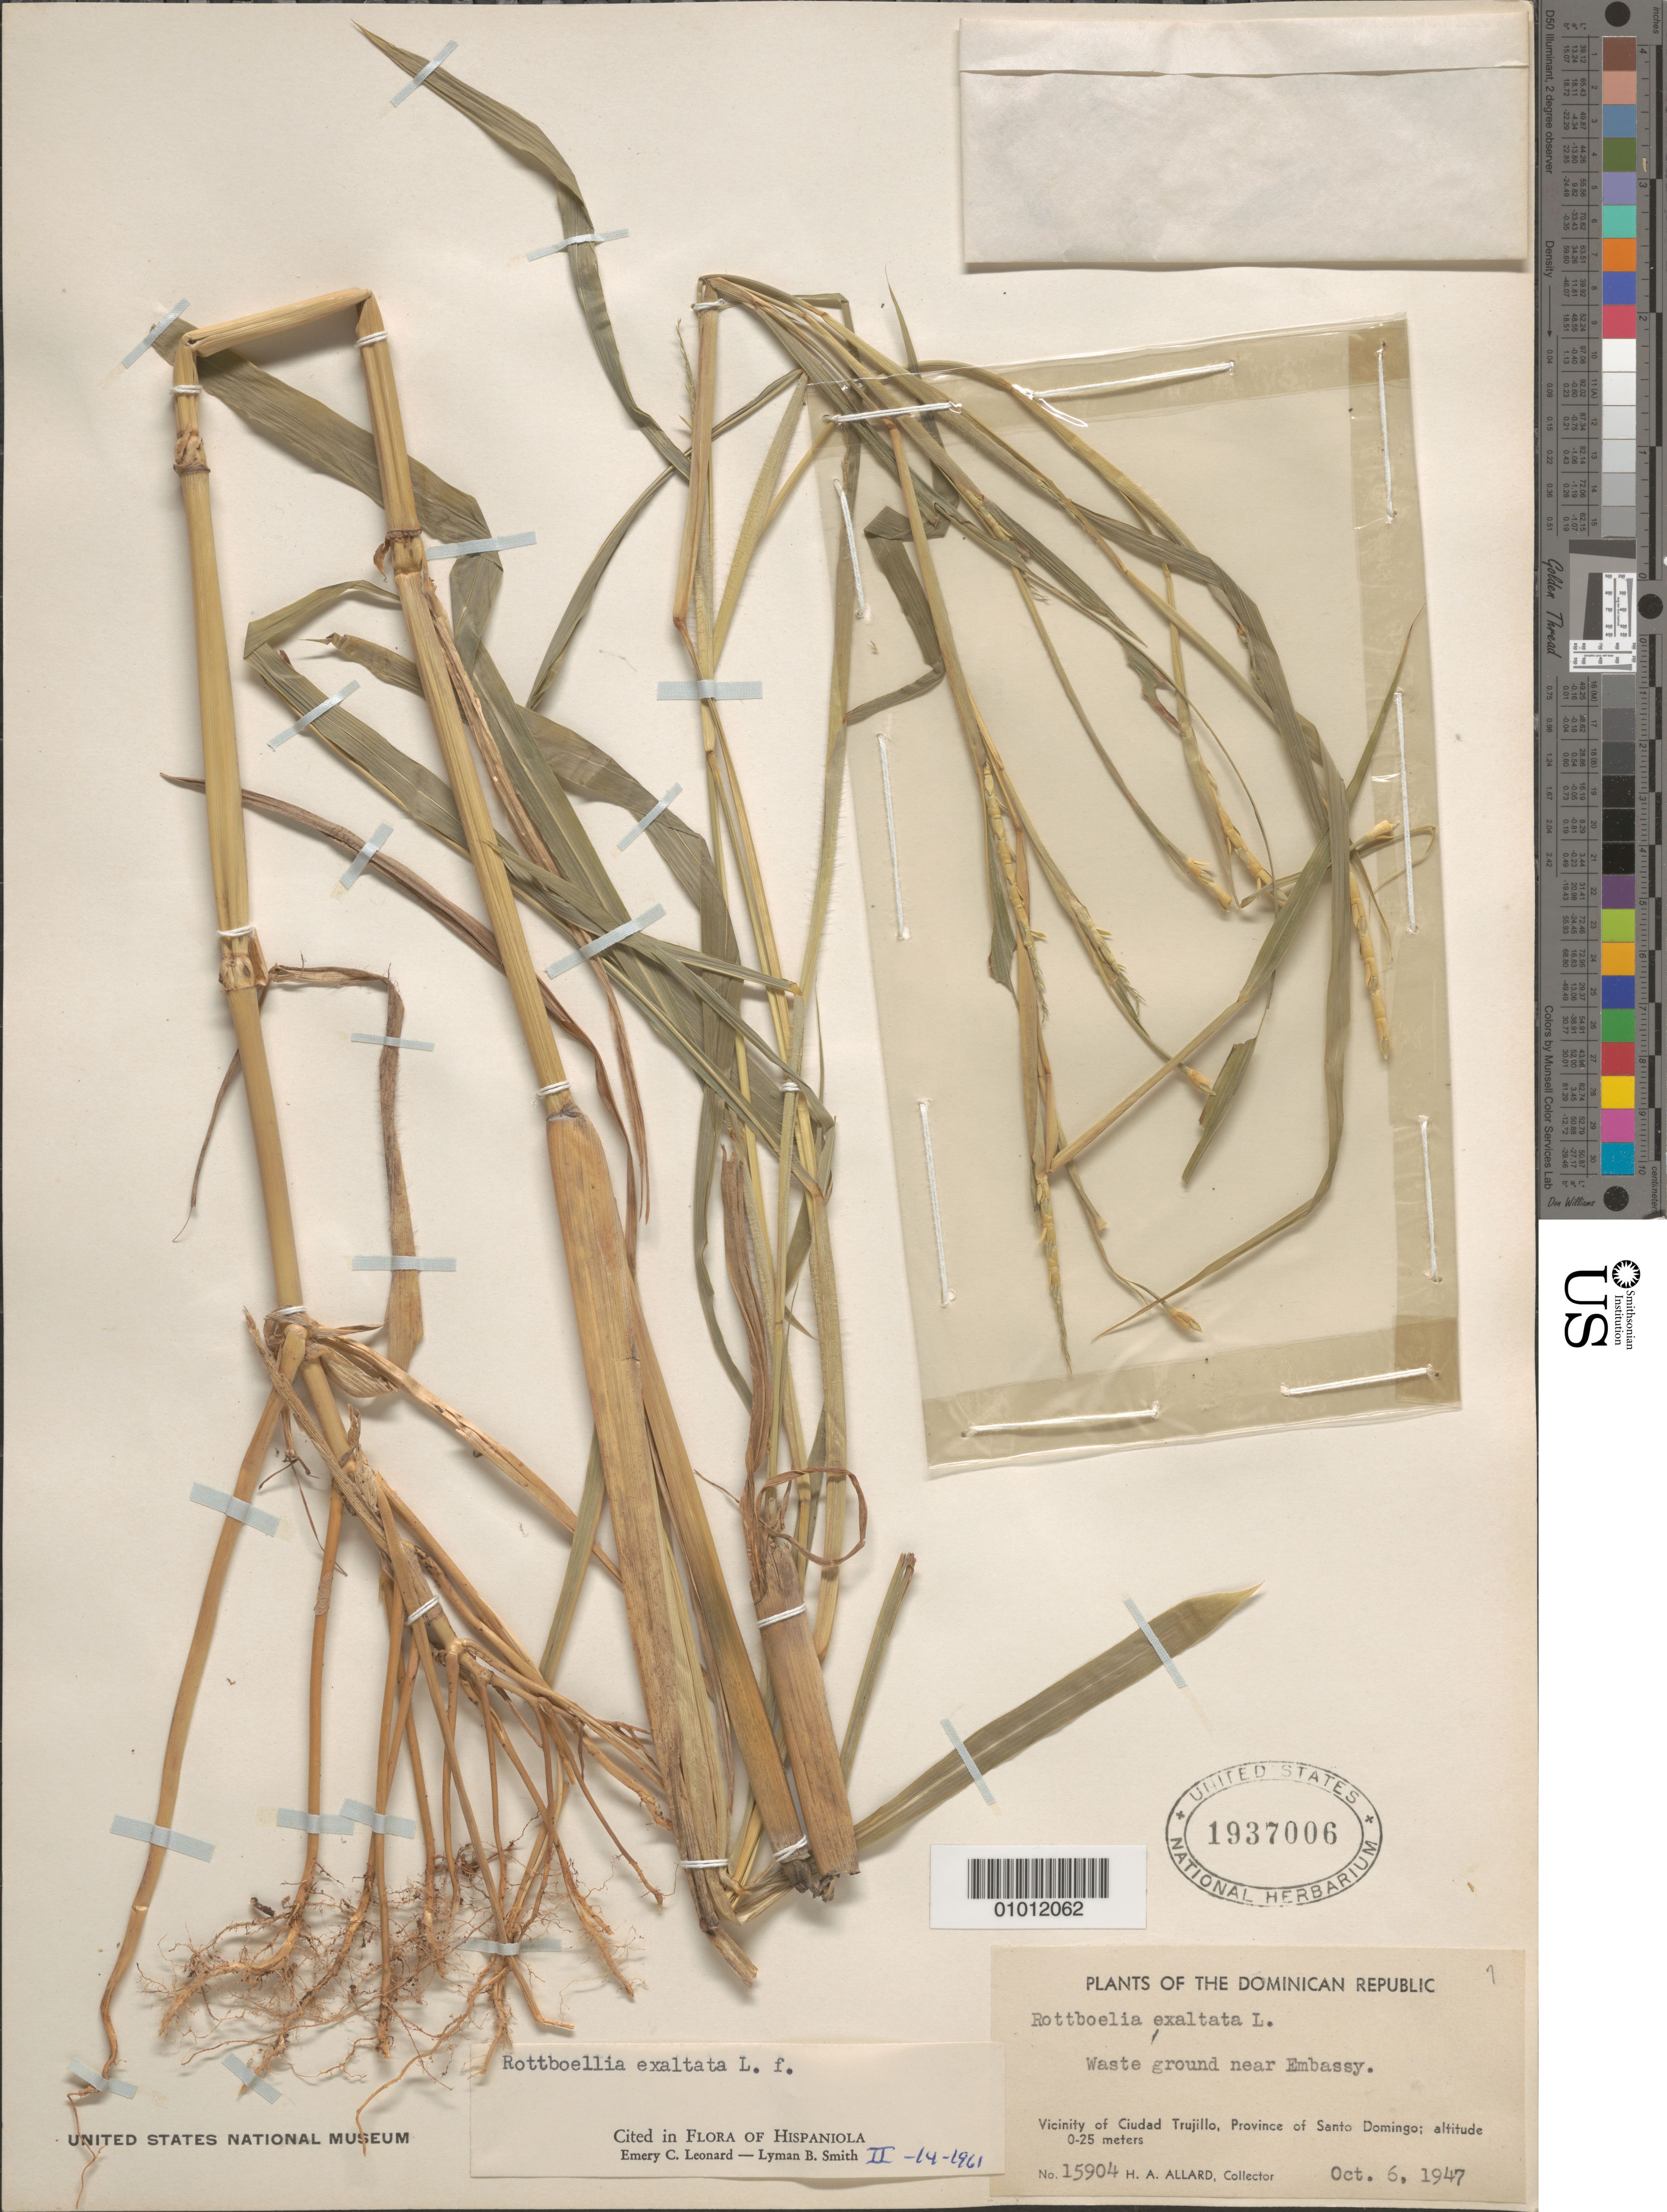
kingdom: Plantae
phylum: Tracheophyta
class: Liliopsida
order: Poales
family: Poaceae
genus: Rottboellia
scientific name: Rottboellia cochinchinensis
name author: (Lour.) Clayton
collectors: H. A. Allard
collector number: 15904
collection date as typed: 06 Oct 1947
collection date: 1947-10-06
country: Dominican Republic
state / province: Distrito Nacional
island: Hispaniola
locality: Vic. of ciudad Trujillo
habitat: waste ground near embassy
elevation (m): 0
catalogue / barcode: US 1937006